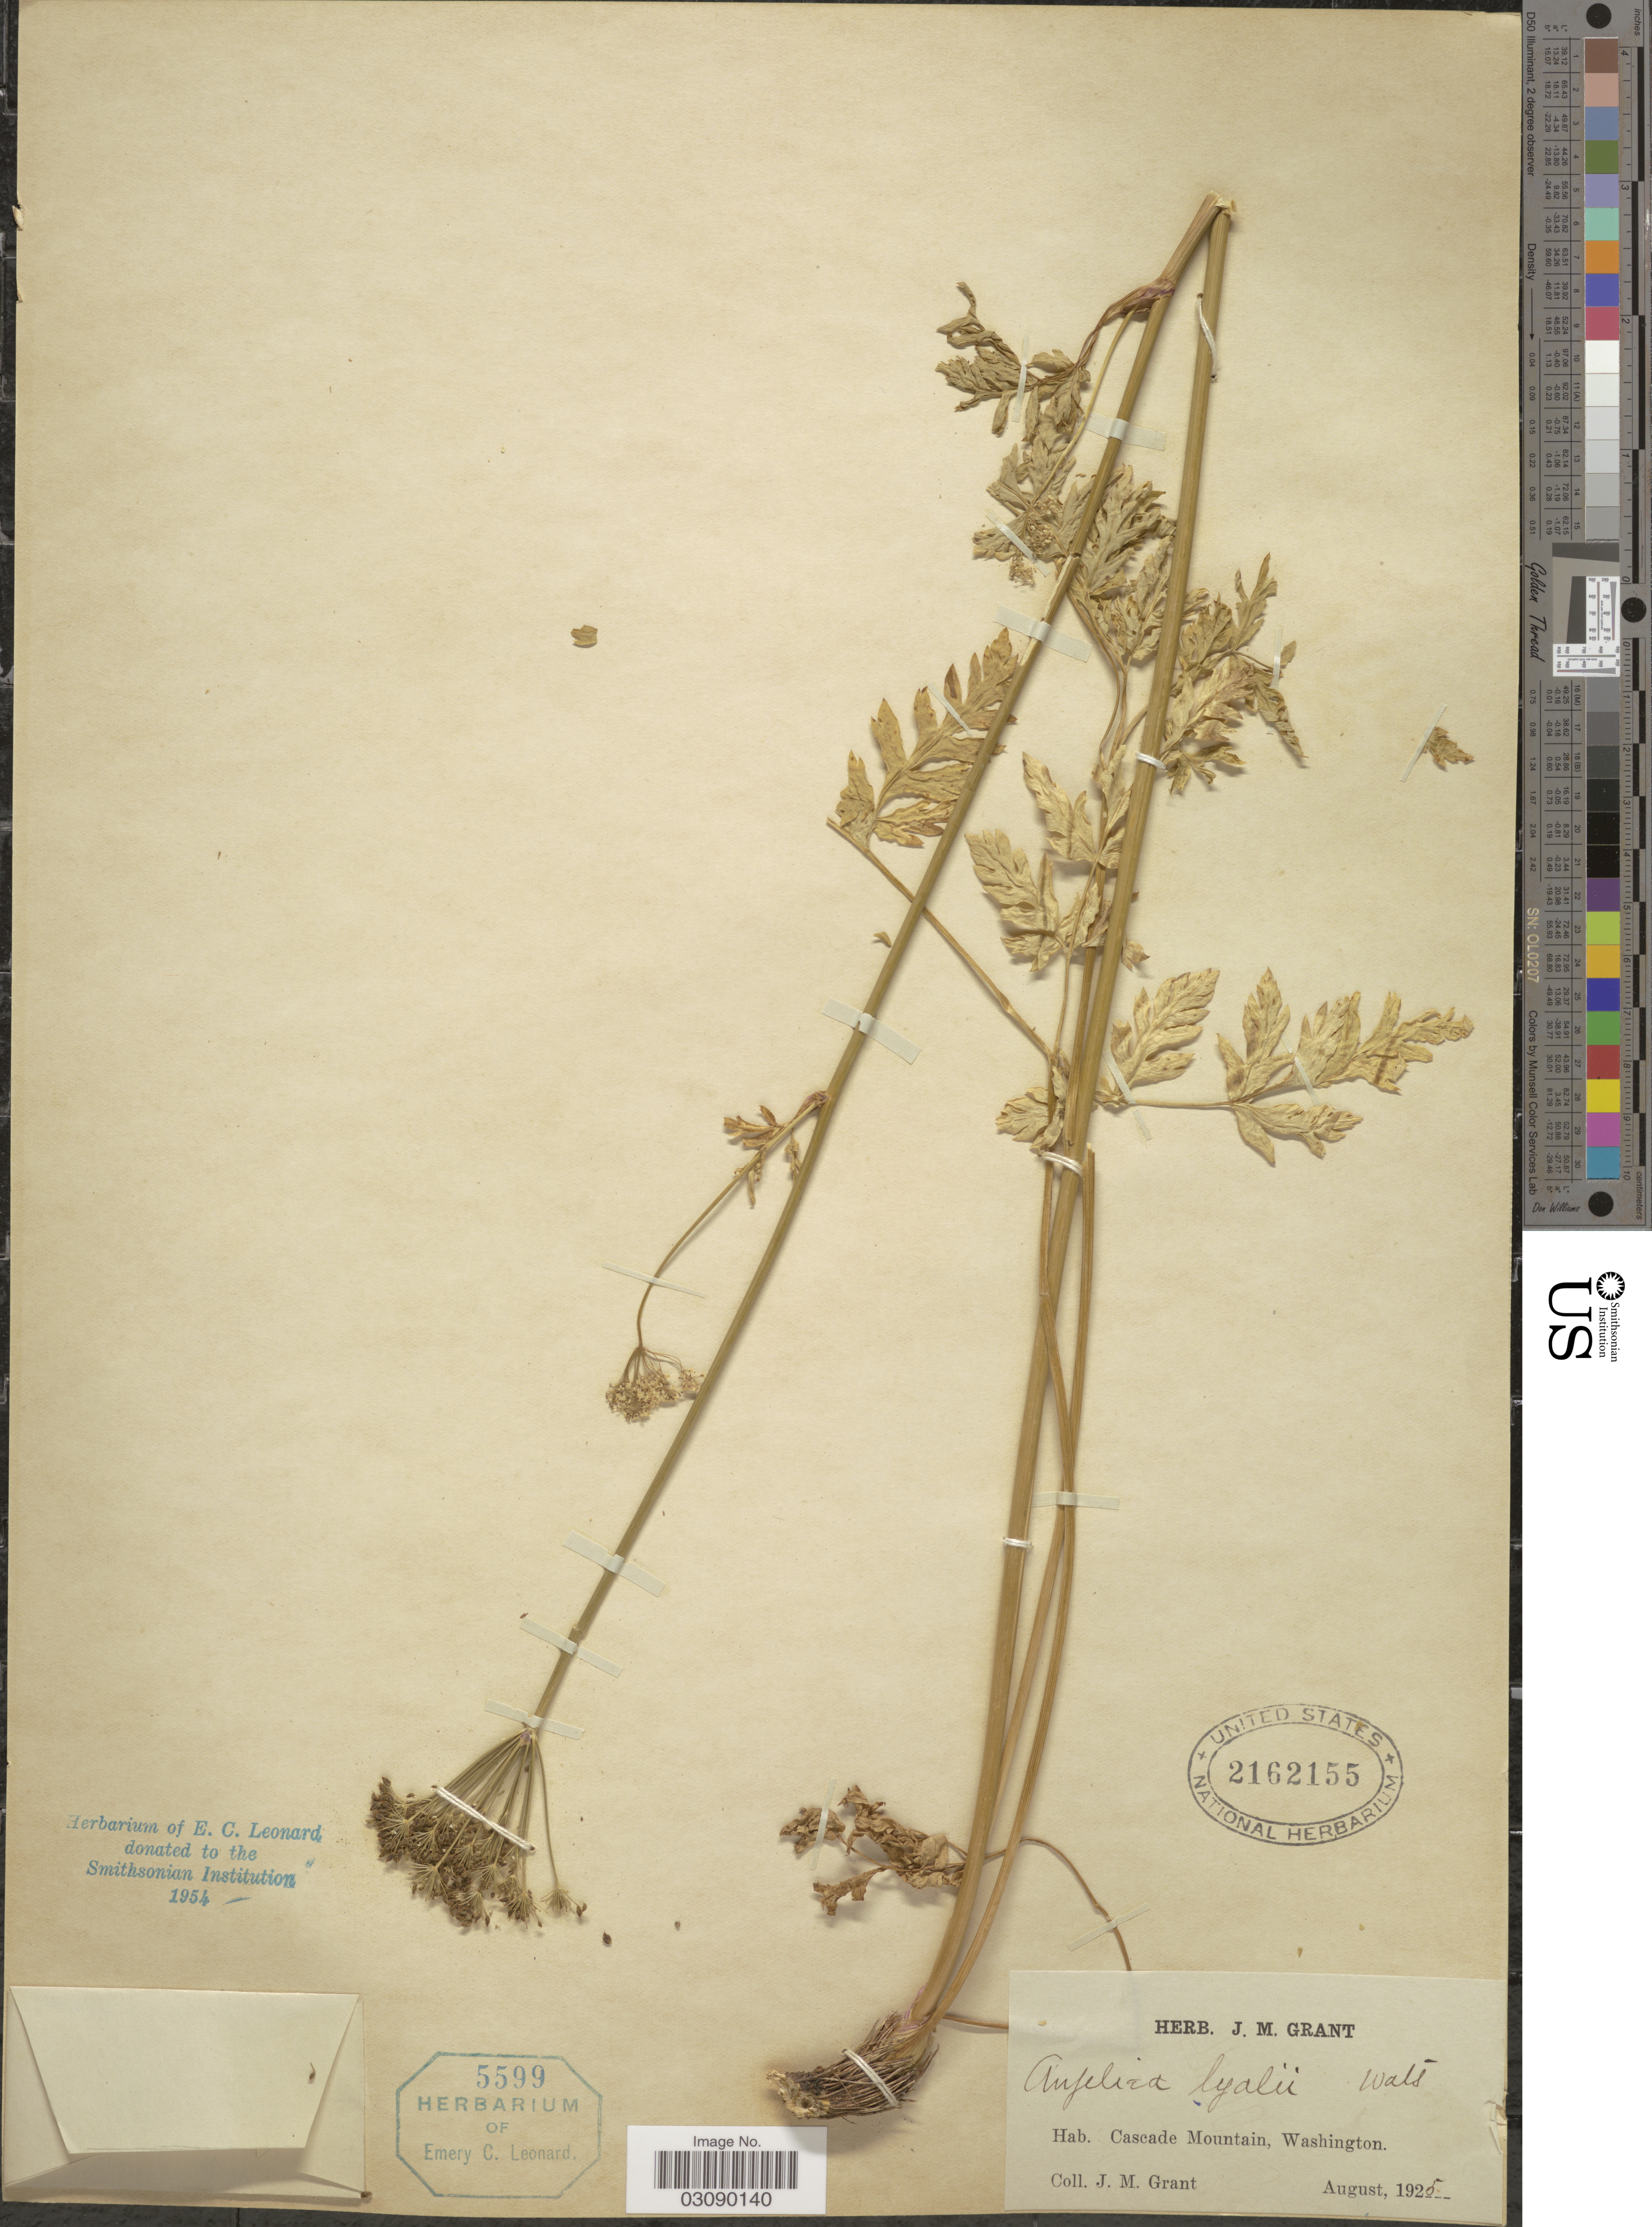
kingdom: Plantae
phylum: Tracheophyta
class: Magnoliopsida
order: Apiales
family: Apiaceae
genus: Angelica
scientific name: Angelica arguta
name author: Nutt.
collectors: J. M. Grant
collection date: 1925-08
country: United States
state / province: Washington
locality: Cascade Mountain.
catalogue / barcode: US 2162155